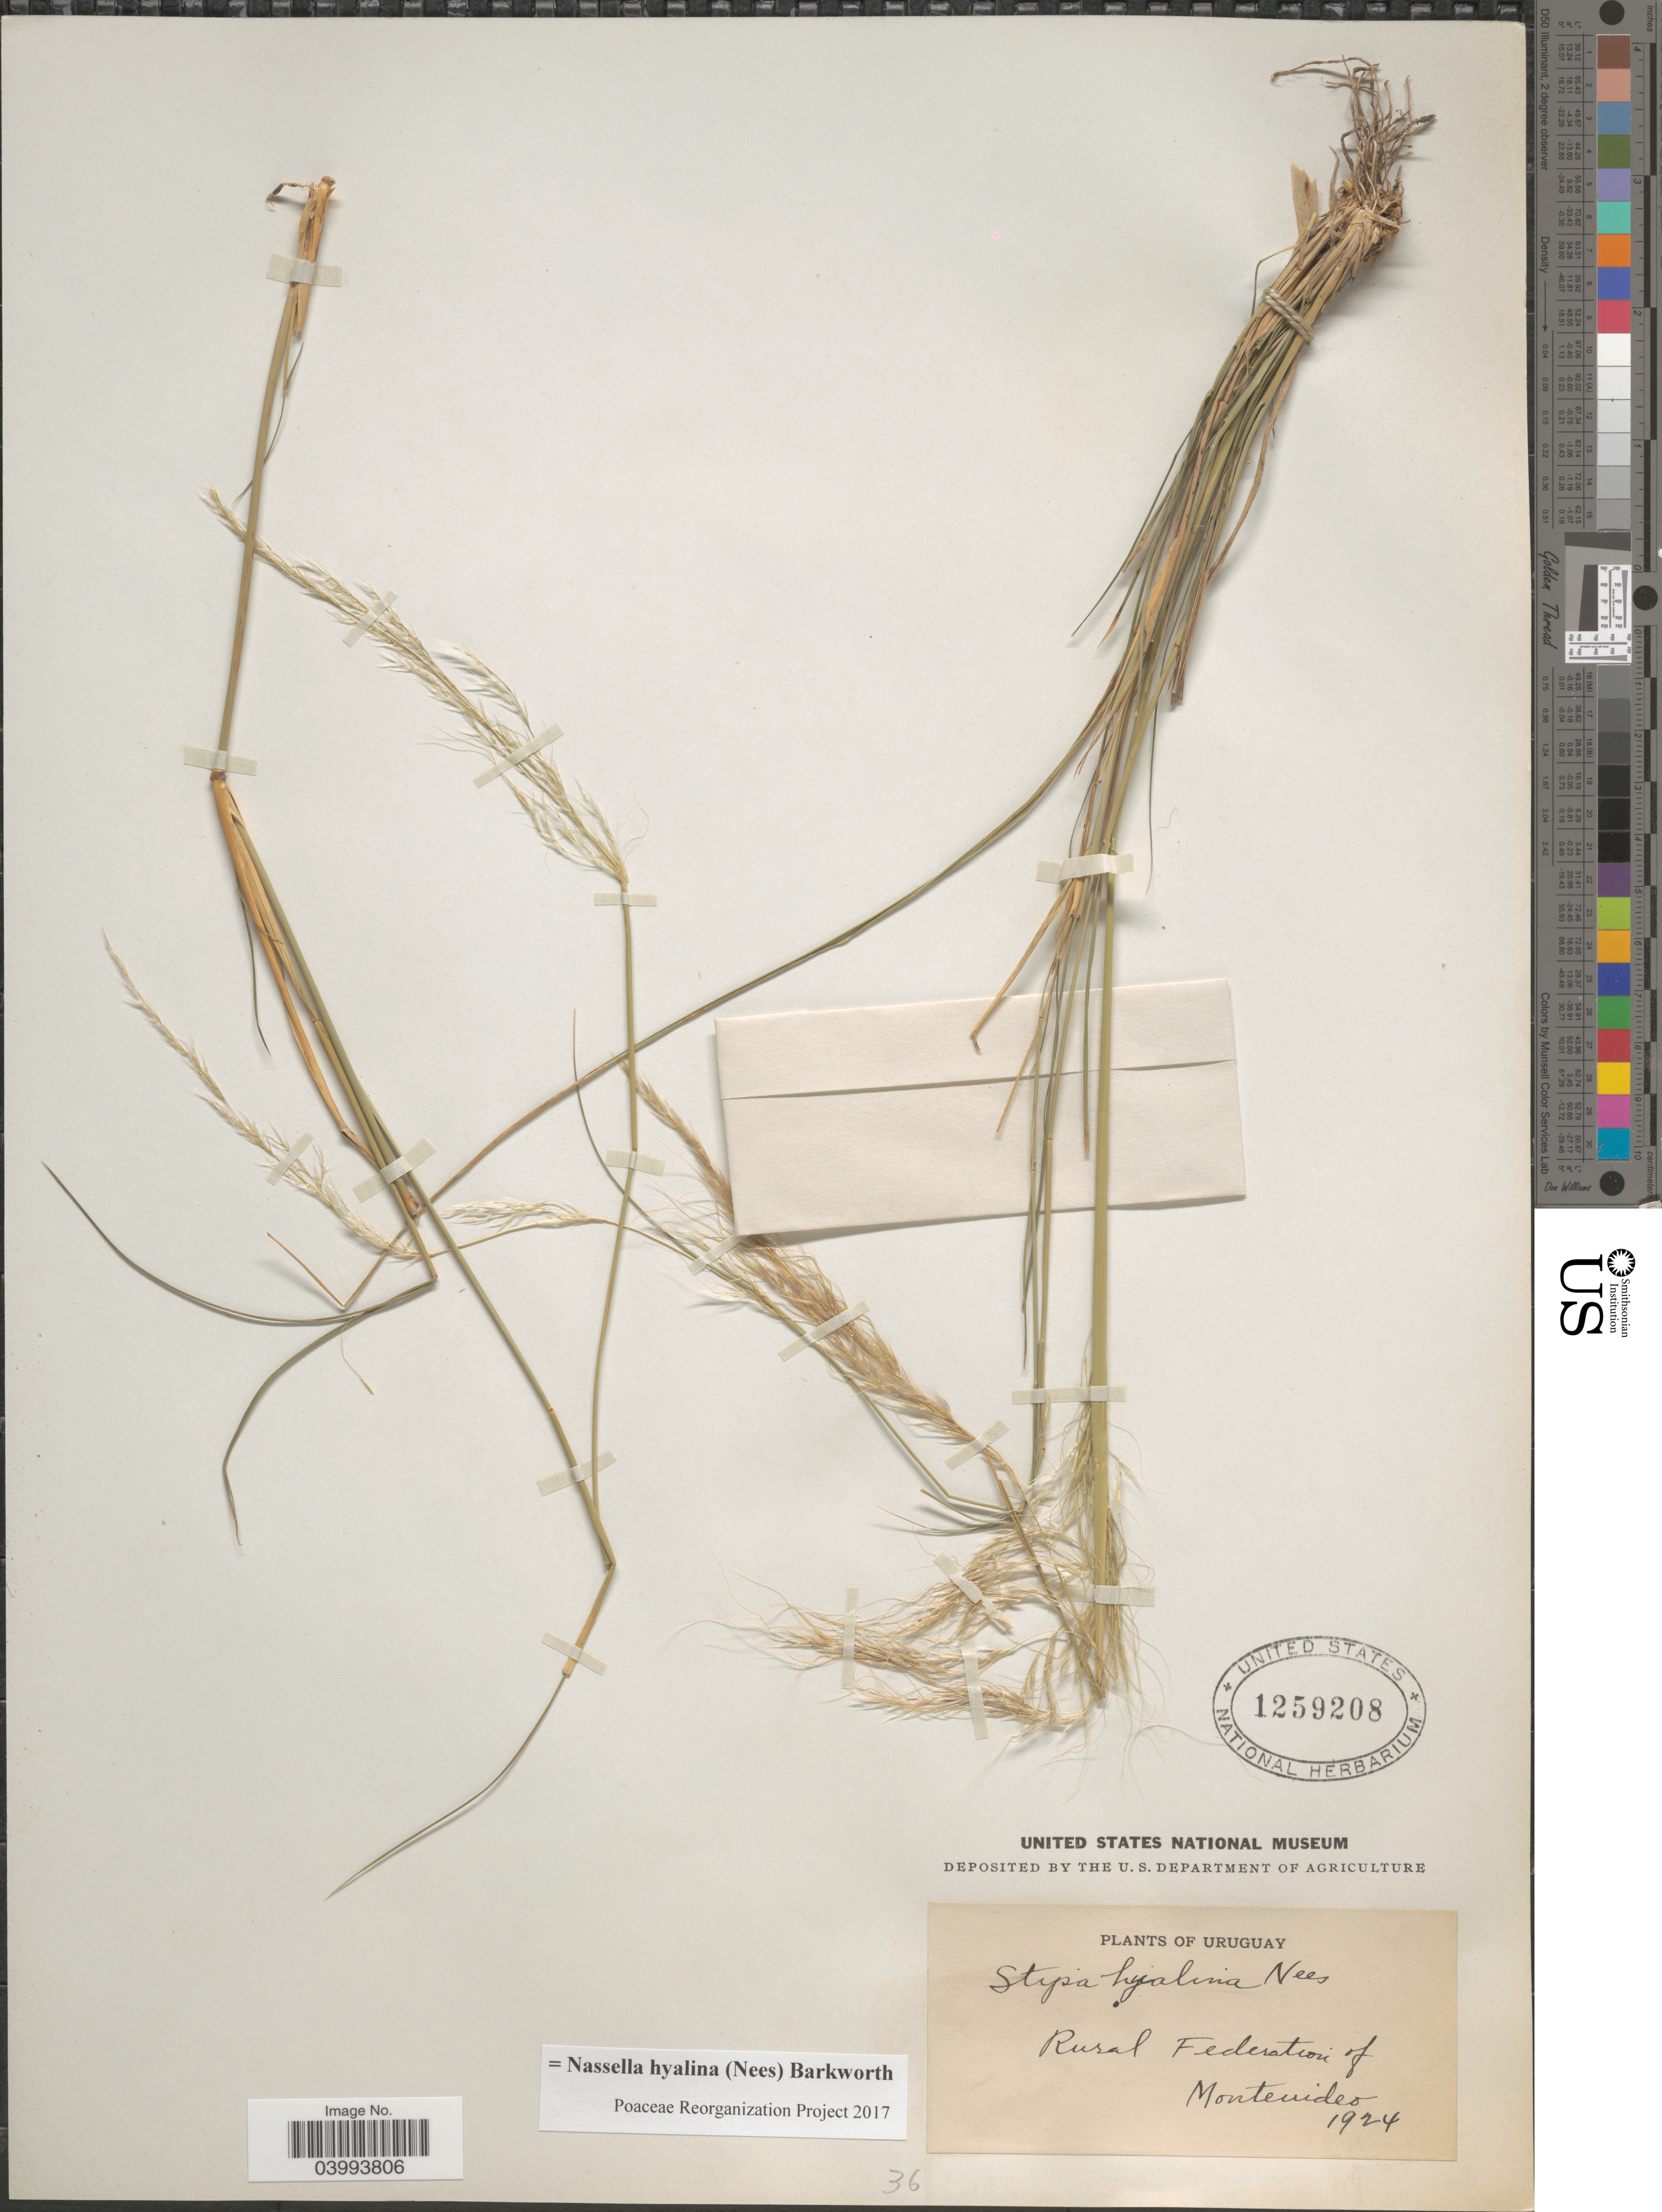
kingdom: Plantae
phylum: Tracheophyta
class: Liliopsida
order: Poales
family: Poaceae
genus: Nassella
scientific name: Nassella hyalina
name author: (Nees) Barkworth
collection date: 1924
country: Uruguay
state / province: Montevideo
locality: Rural Federation of Montevideo.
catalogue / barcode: US 1259208